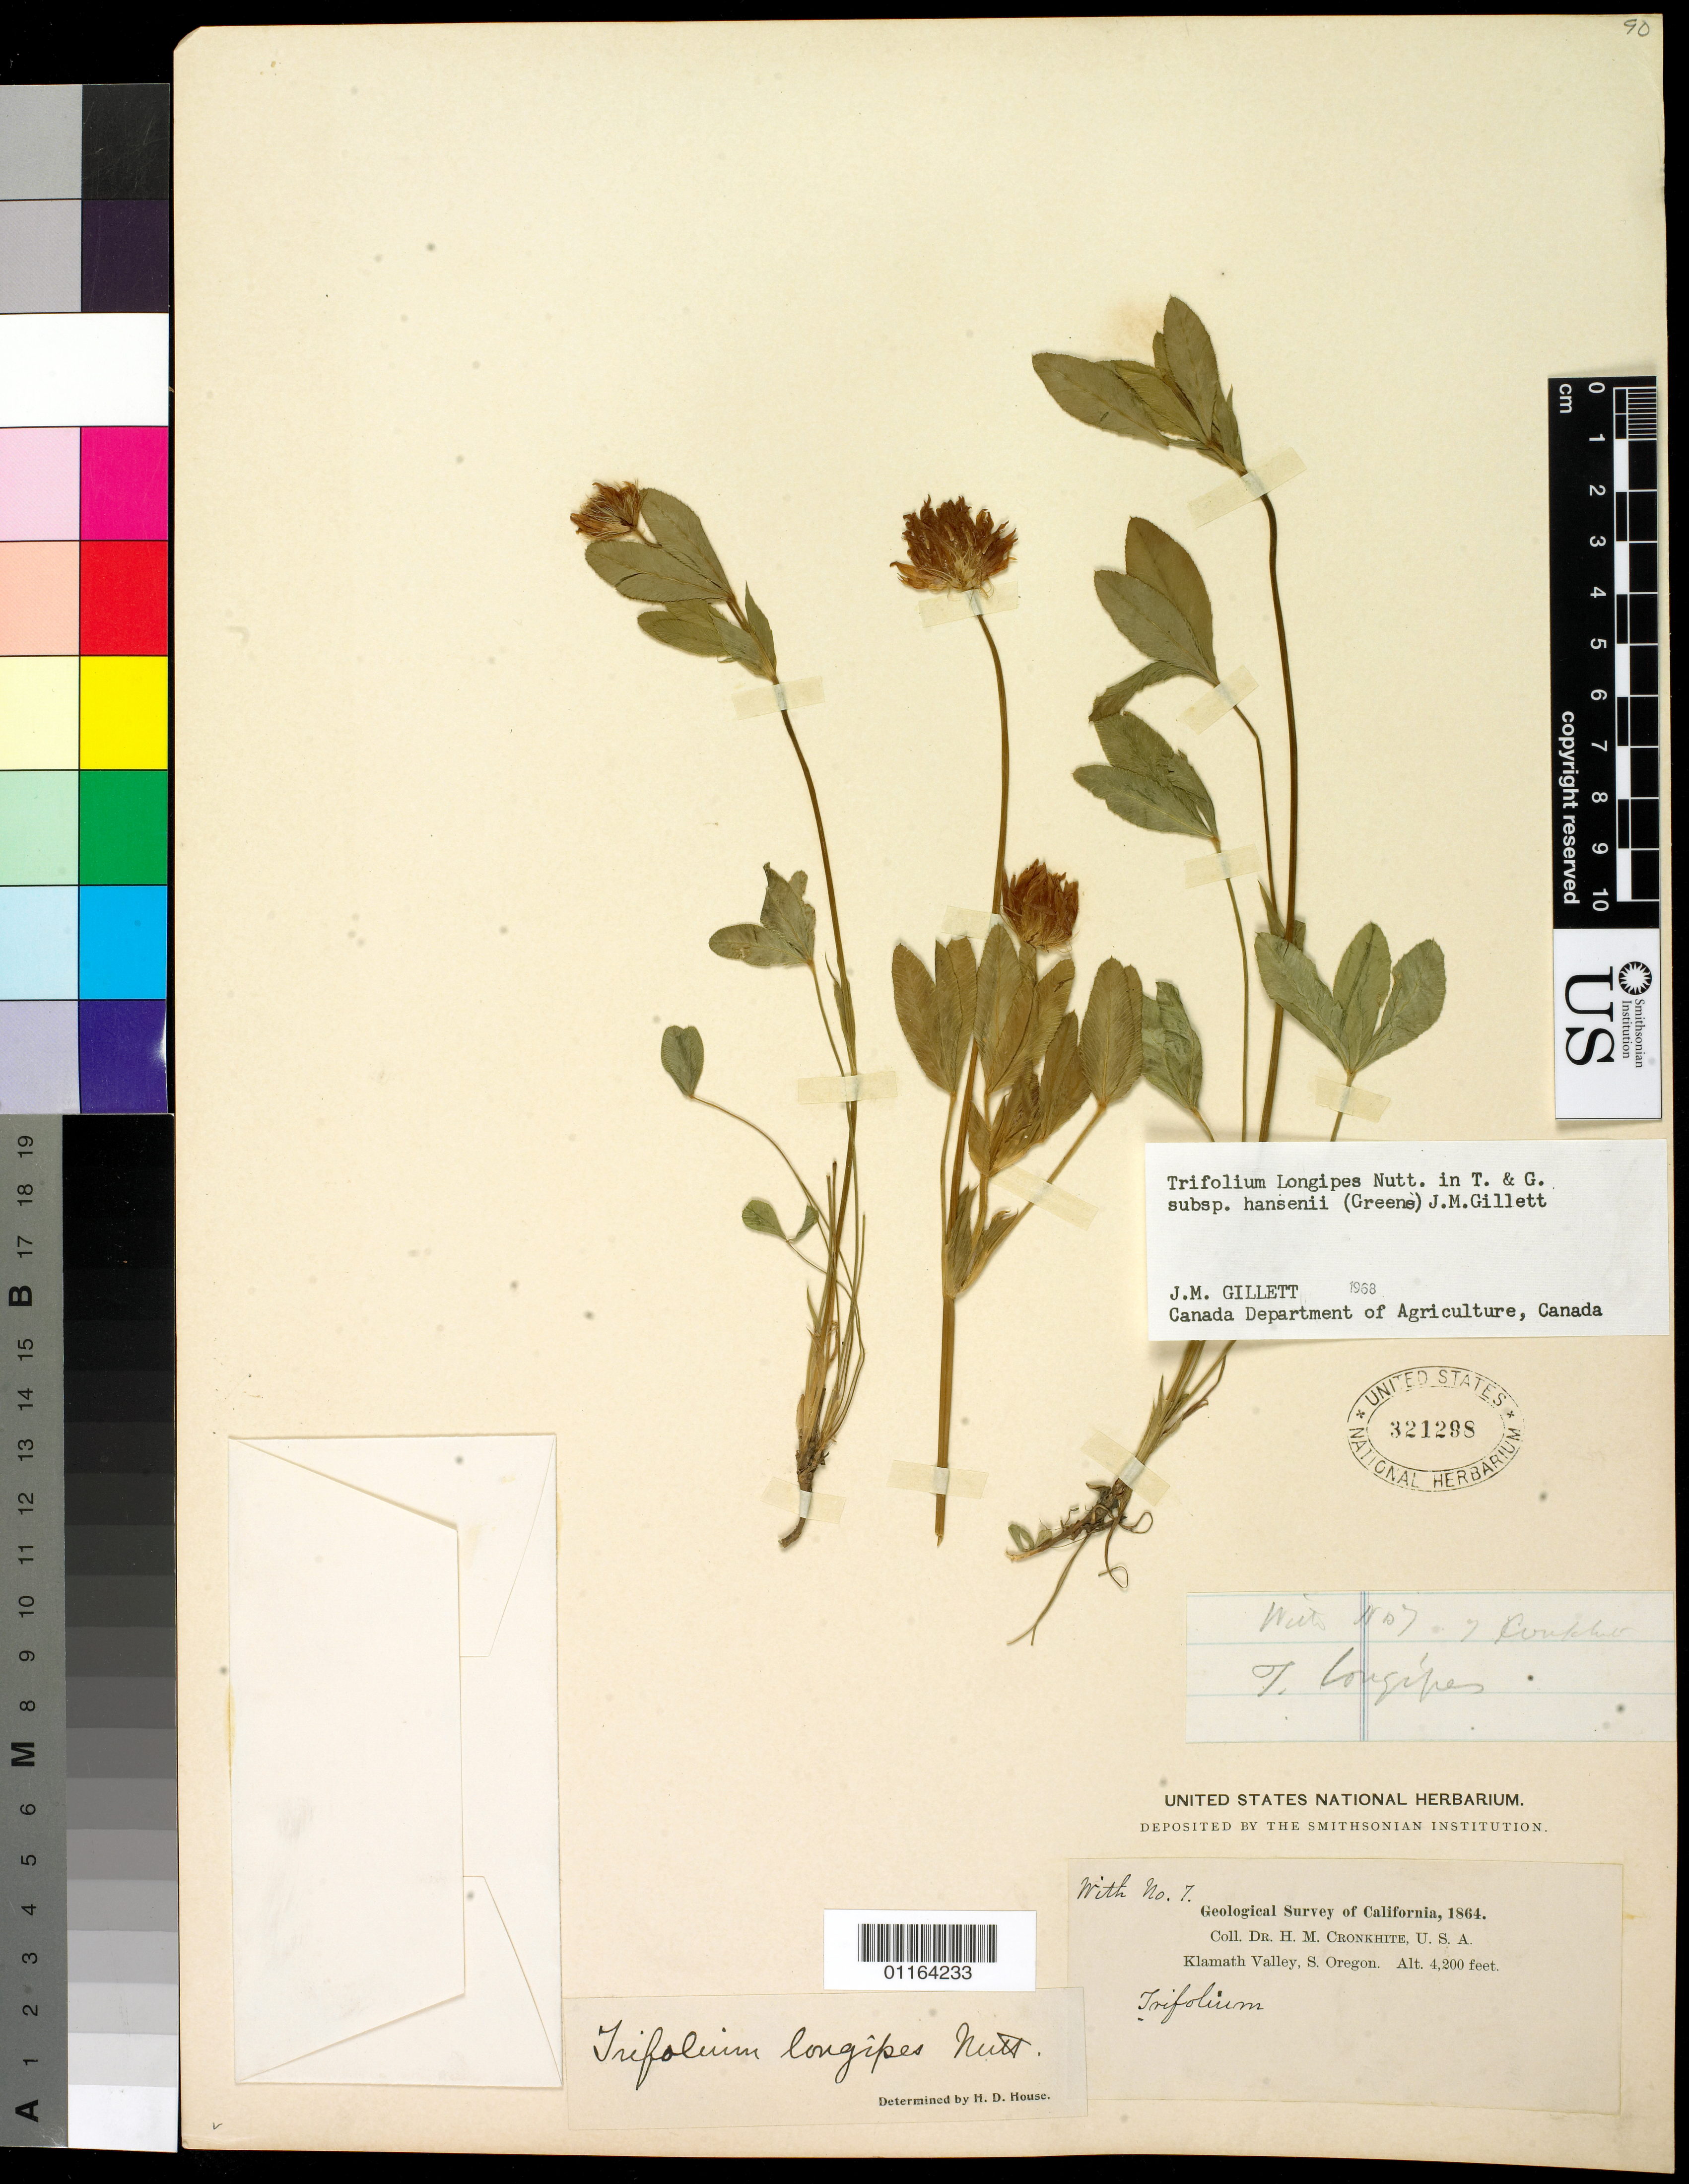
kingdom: Plantae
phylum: Tracheophyta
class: Magnoliopsida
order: Fabales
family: Fabaceae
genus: Trifolium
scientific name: Trifolium longipes subsp. hansenii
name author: (Greene) J.M. Gillett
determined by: Gillett, J. M.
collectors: H. M. Cronkhite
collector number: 7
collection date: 1864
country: United States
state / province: Oregon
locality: Klamath Valley, S. Oregon.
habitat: In wet meadow.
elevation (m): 1280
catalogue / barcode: US 321298